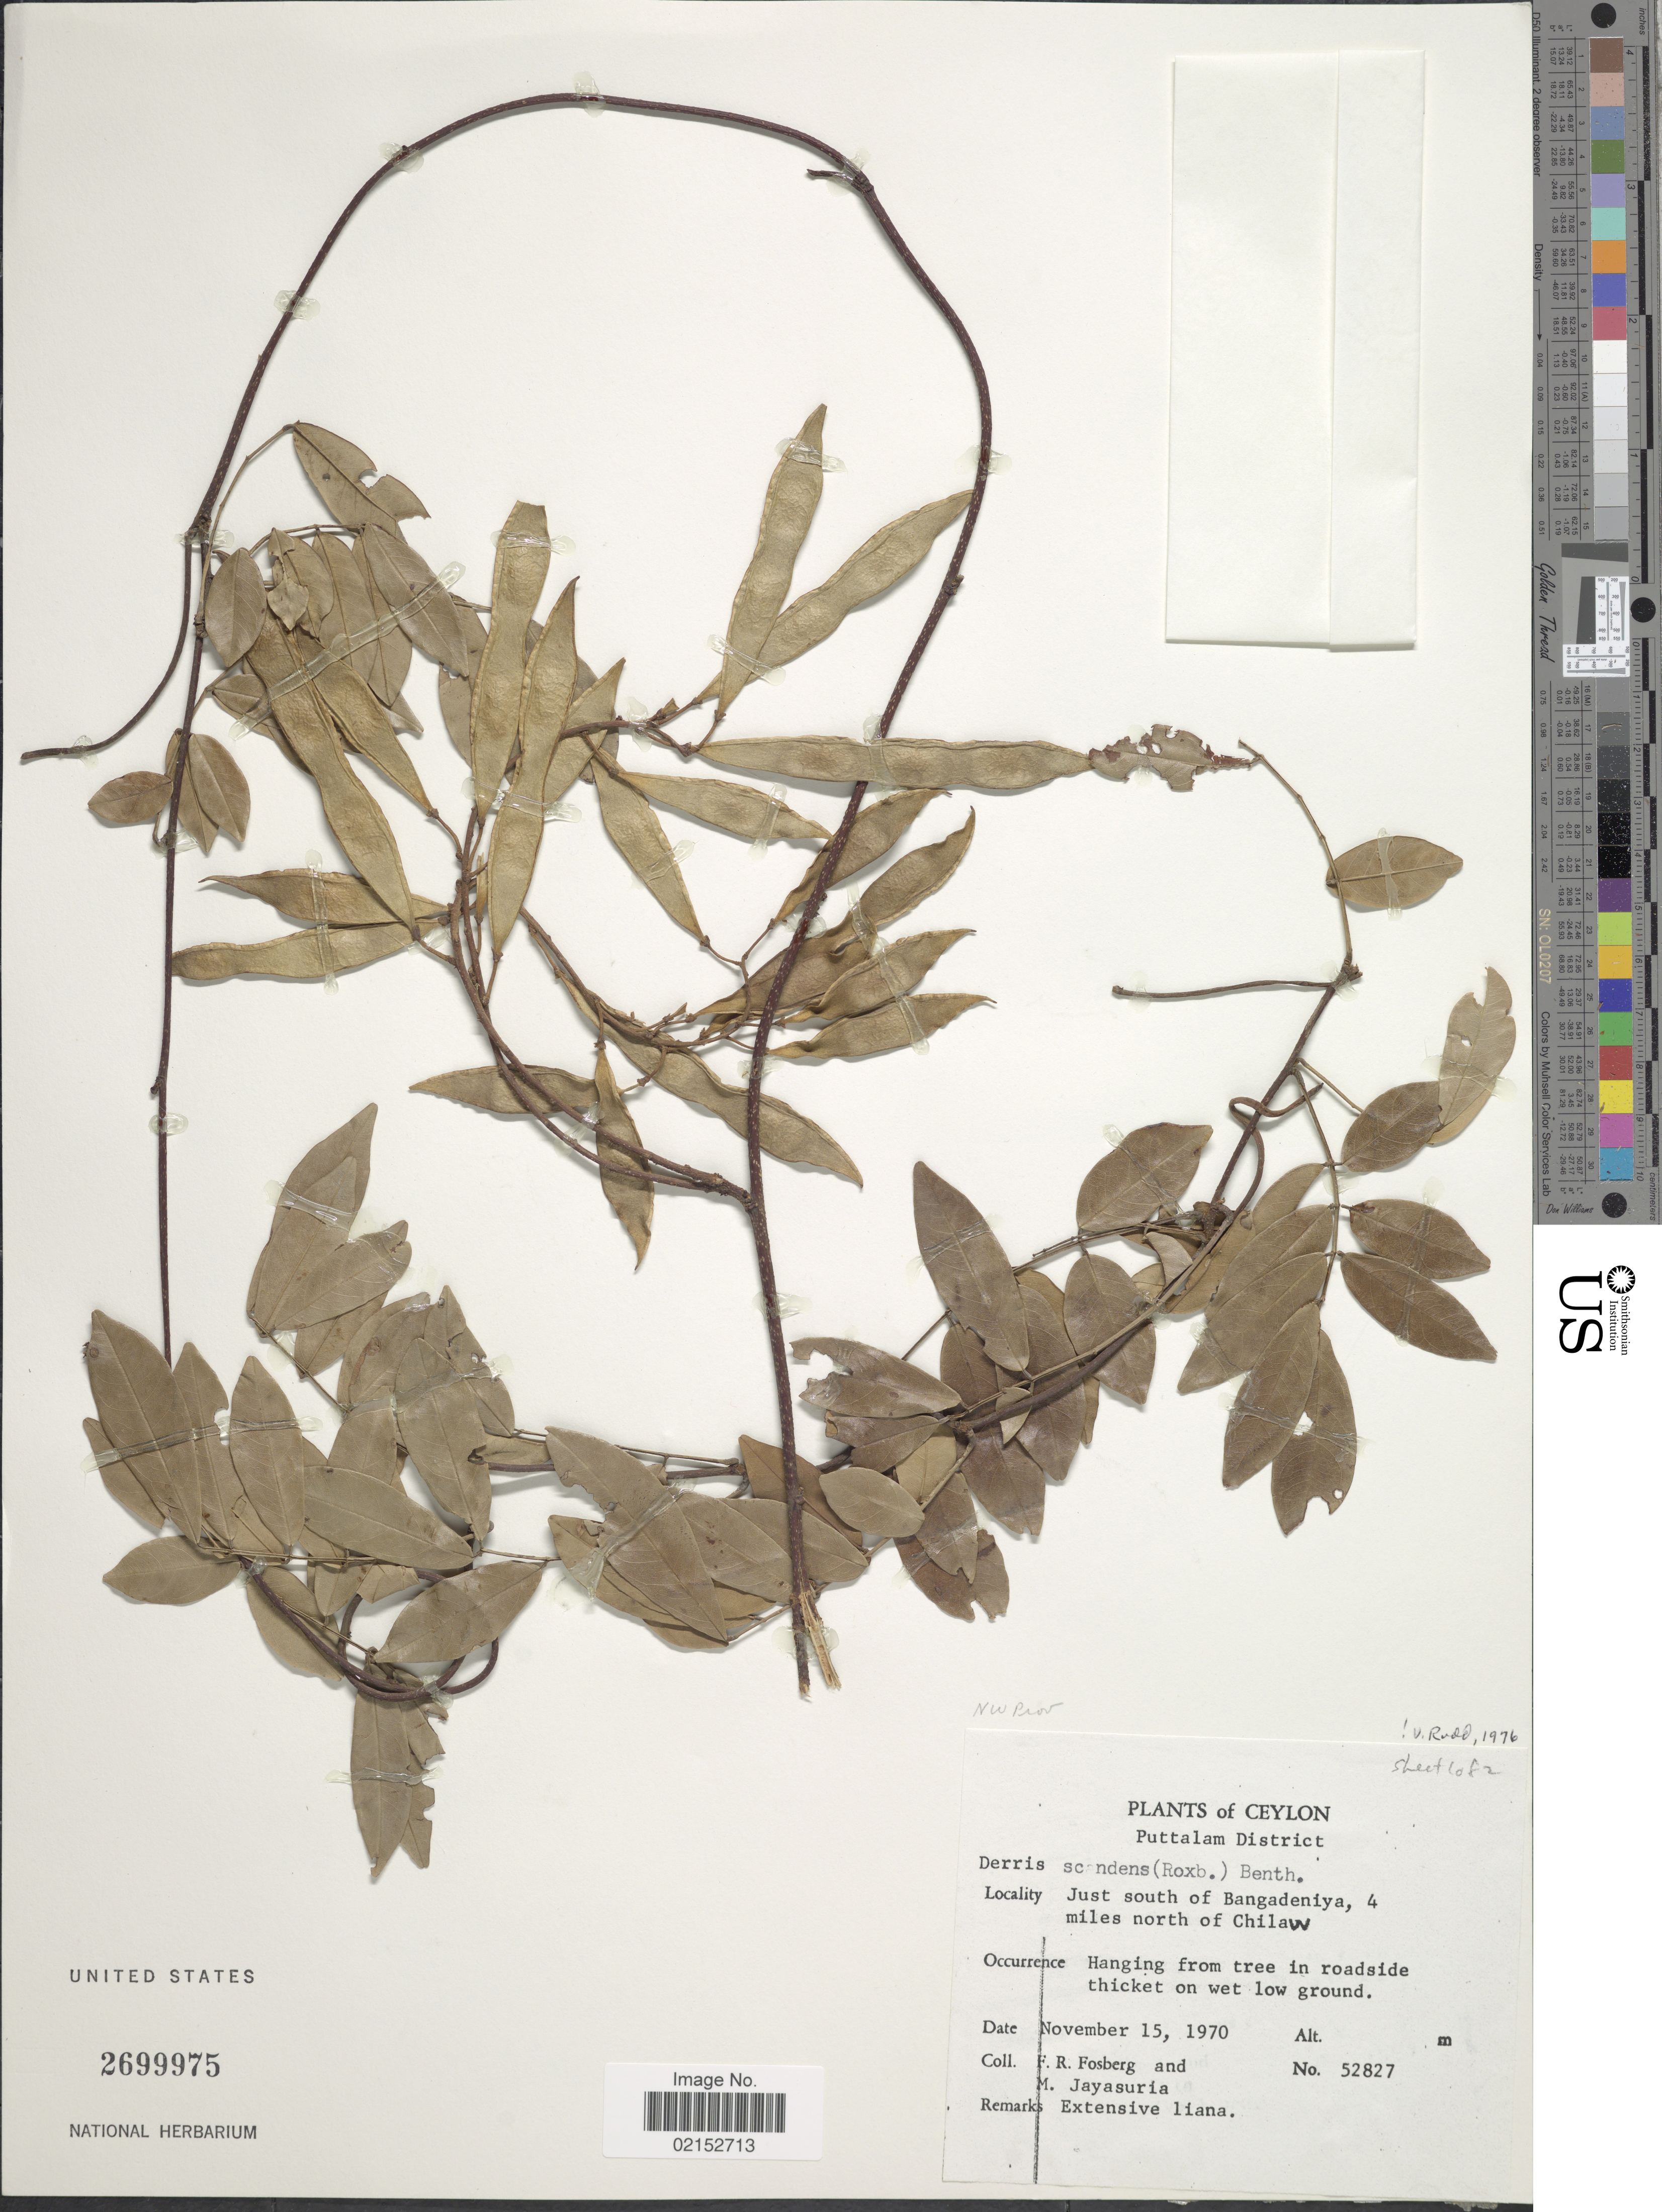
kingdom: Plantae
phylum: Tracheophyta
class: Magnoliopsida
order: Fabales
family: Fabaceae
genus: Brachypterum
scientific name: Brachypterum scandens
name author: (Roxb.) Miq.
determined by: Strong, Mark T., (BOT), Smithsonian Institution - National Museum of Natural History (UNITED STATES)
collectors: F. R. Fosberg & M. Jayasuriya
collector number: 52827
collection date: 1970-11-15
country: Sri Lanka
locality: Ceylon, Puttalam District, just south of Bangadeniya, 4 miles north of Chilaw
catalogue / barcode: US 2699975